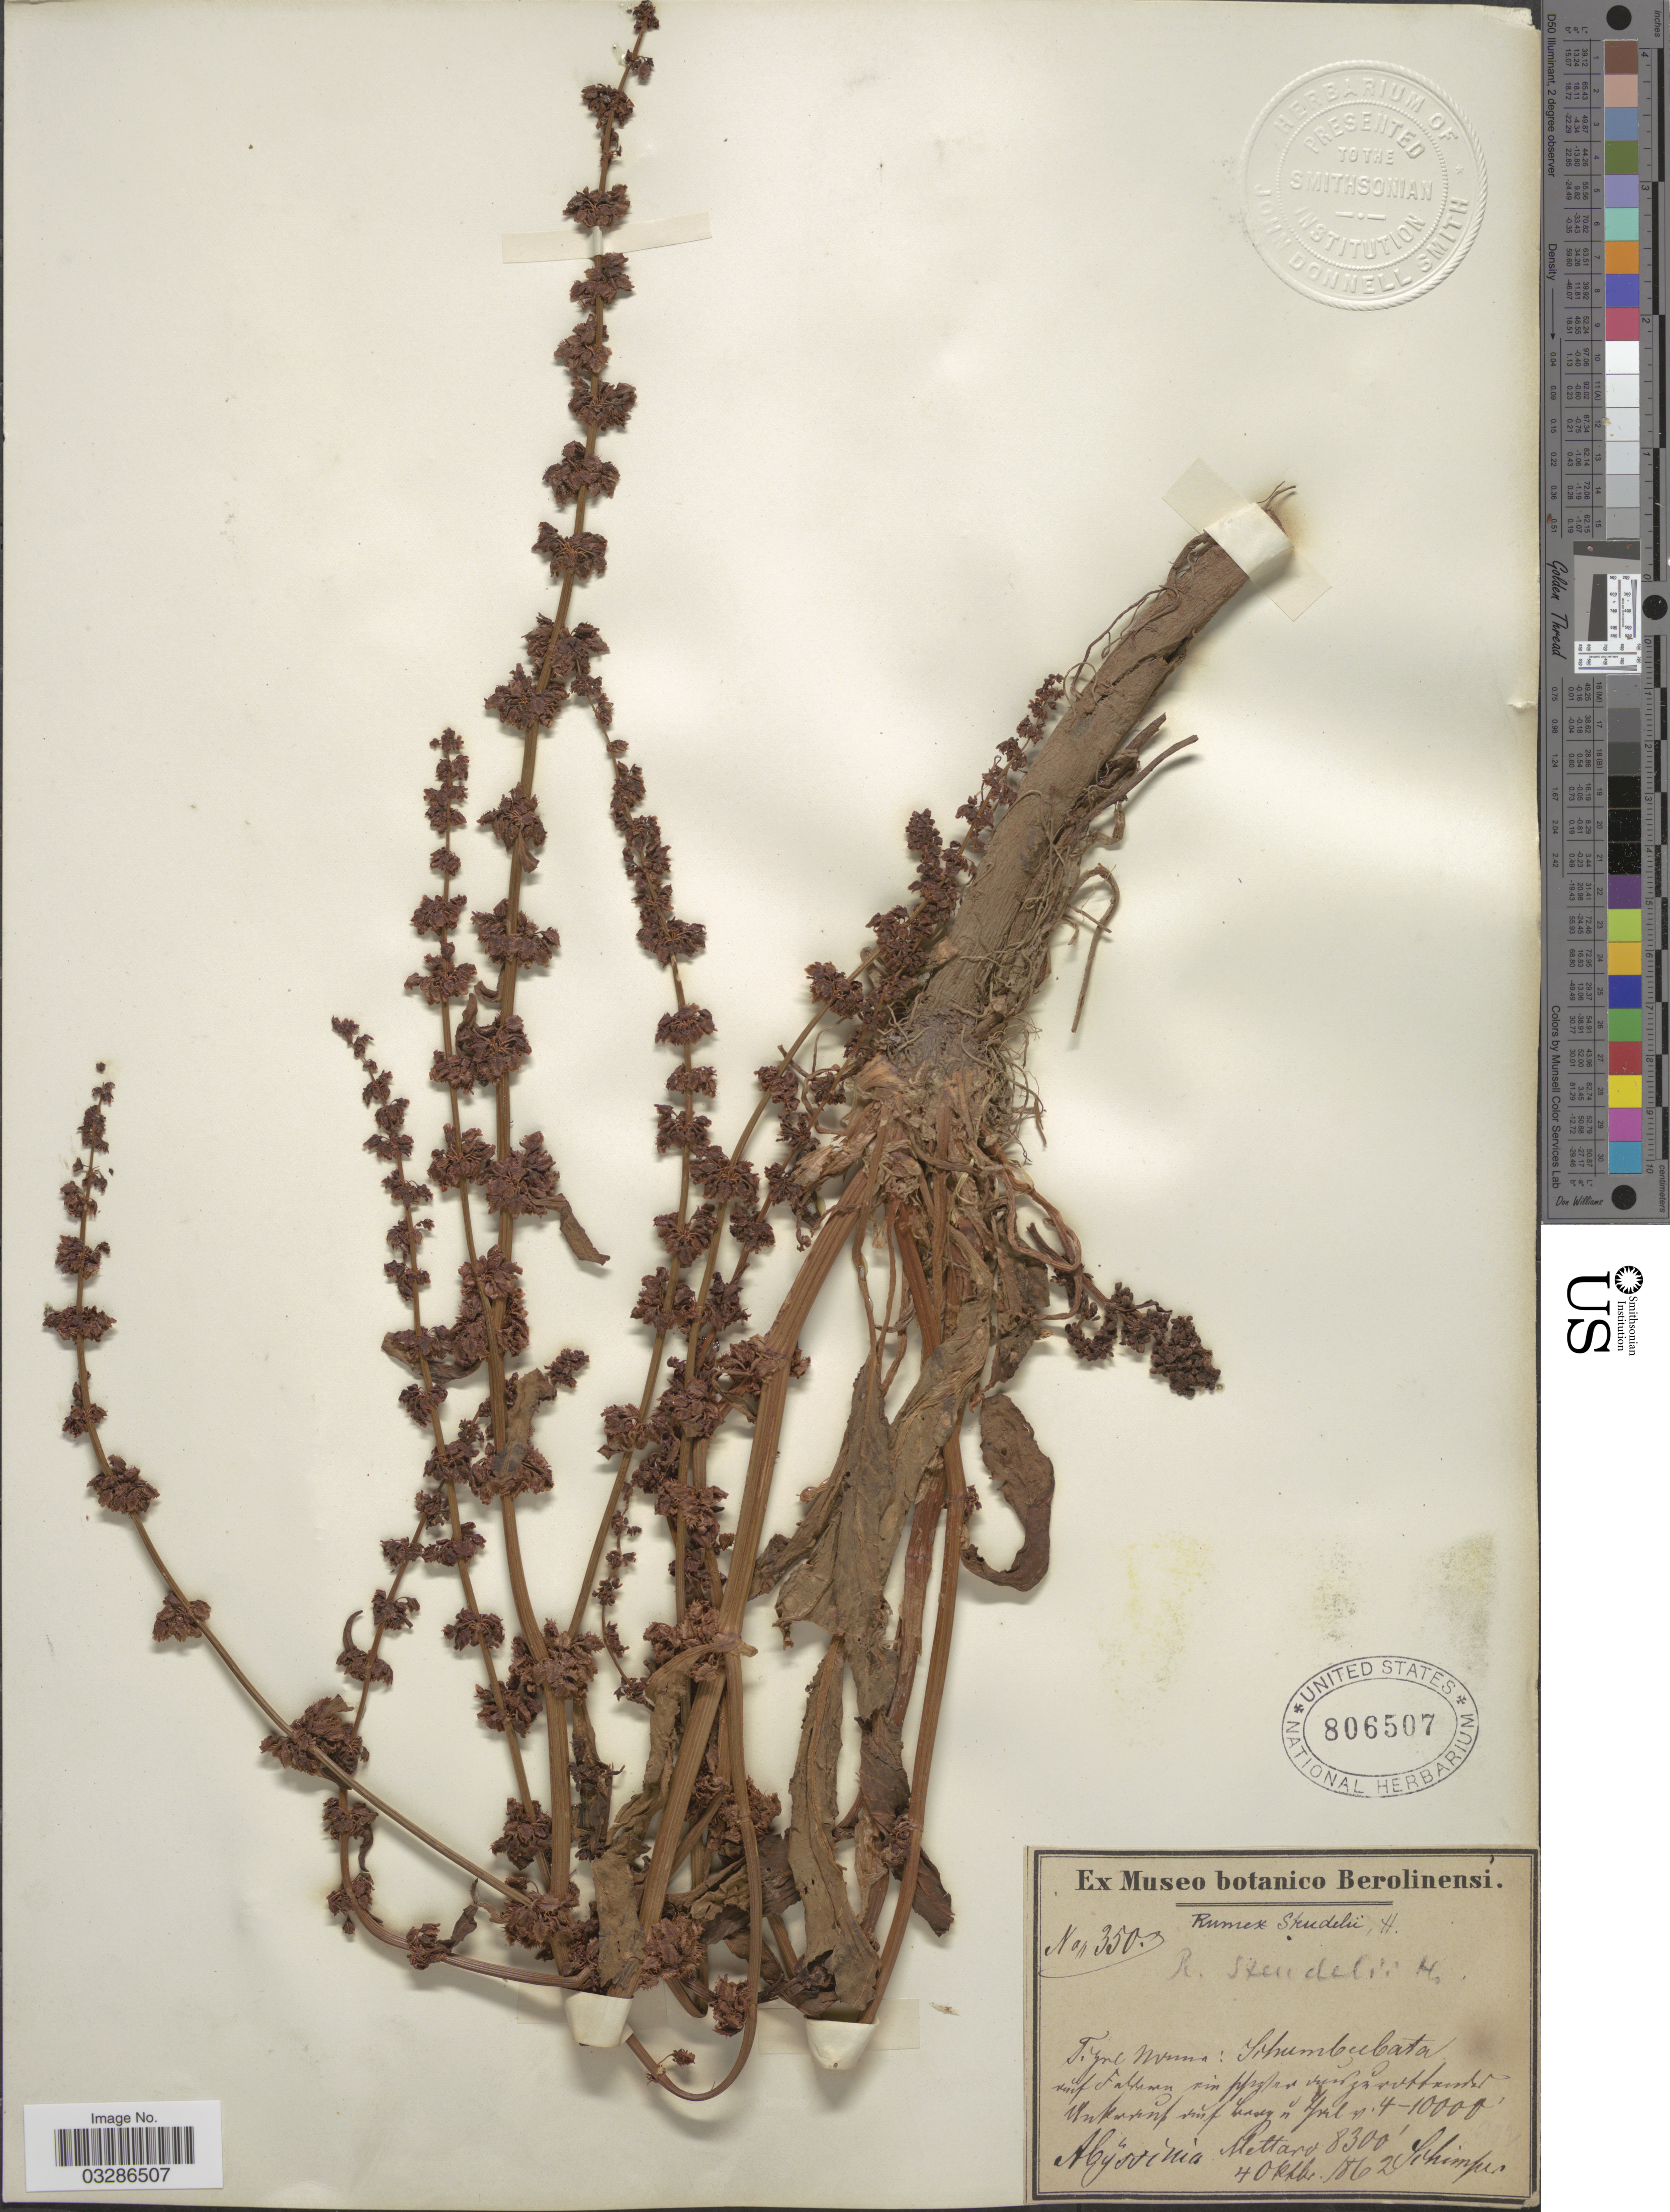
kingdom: Plantae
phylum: Tracheophyta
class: Magnoliopsida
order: Caryophyllales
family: Polygonaceae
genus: Rumex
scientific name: Rumex steudelii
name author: Hochst. ex A. Rich.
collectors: -. Schimper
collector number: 350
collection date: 1862-10-04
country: Ethiopia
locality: Abyssinia, Mettaro [interpreted].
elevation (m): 2530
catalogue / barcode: US 806507